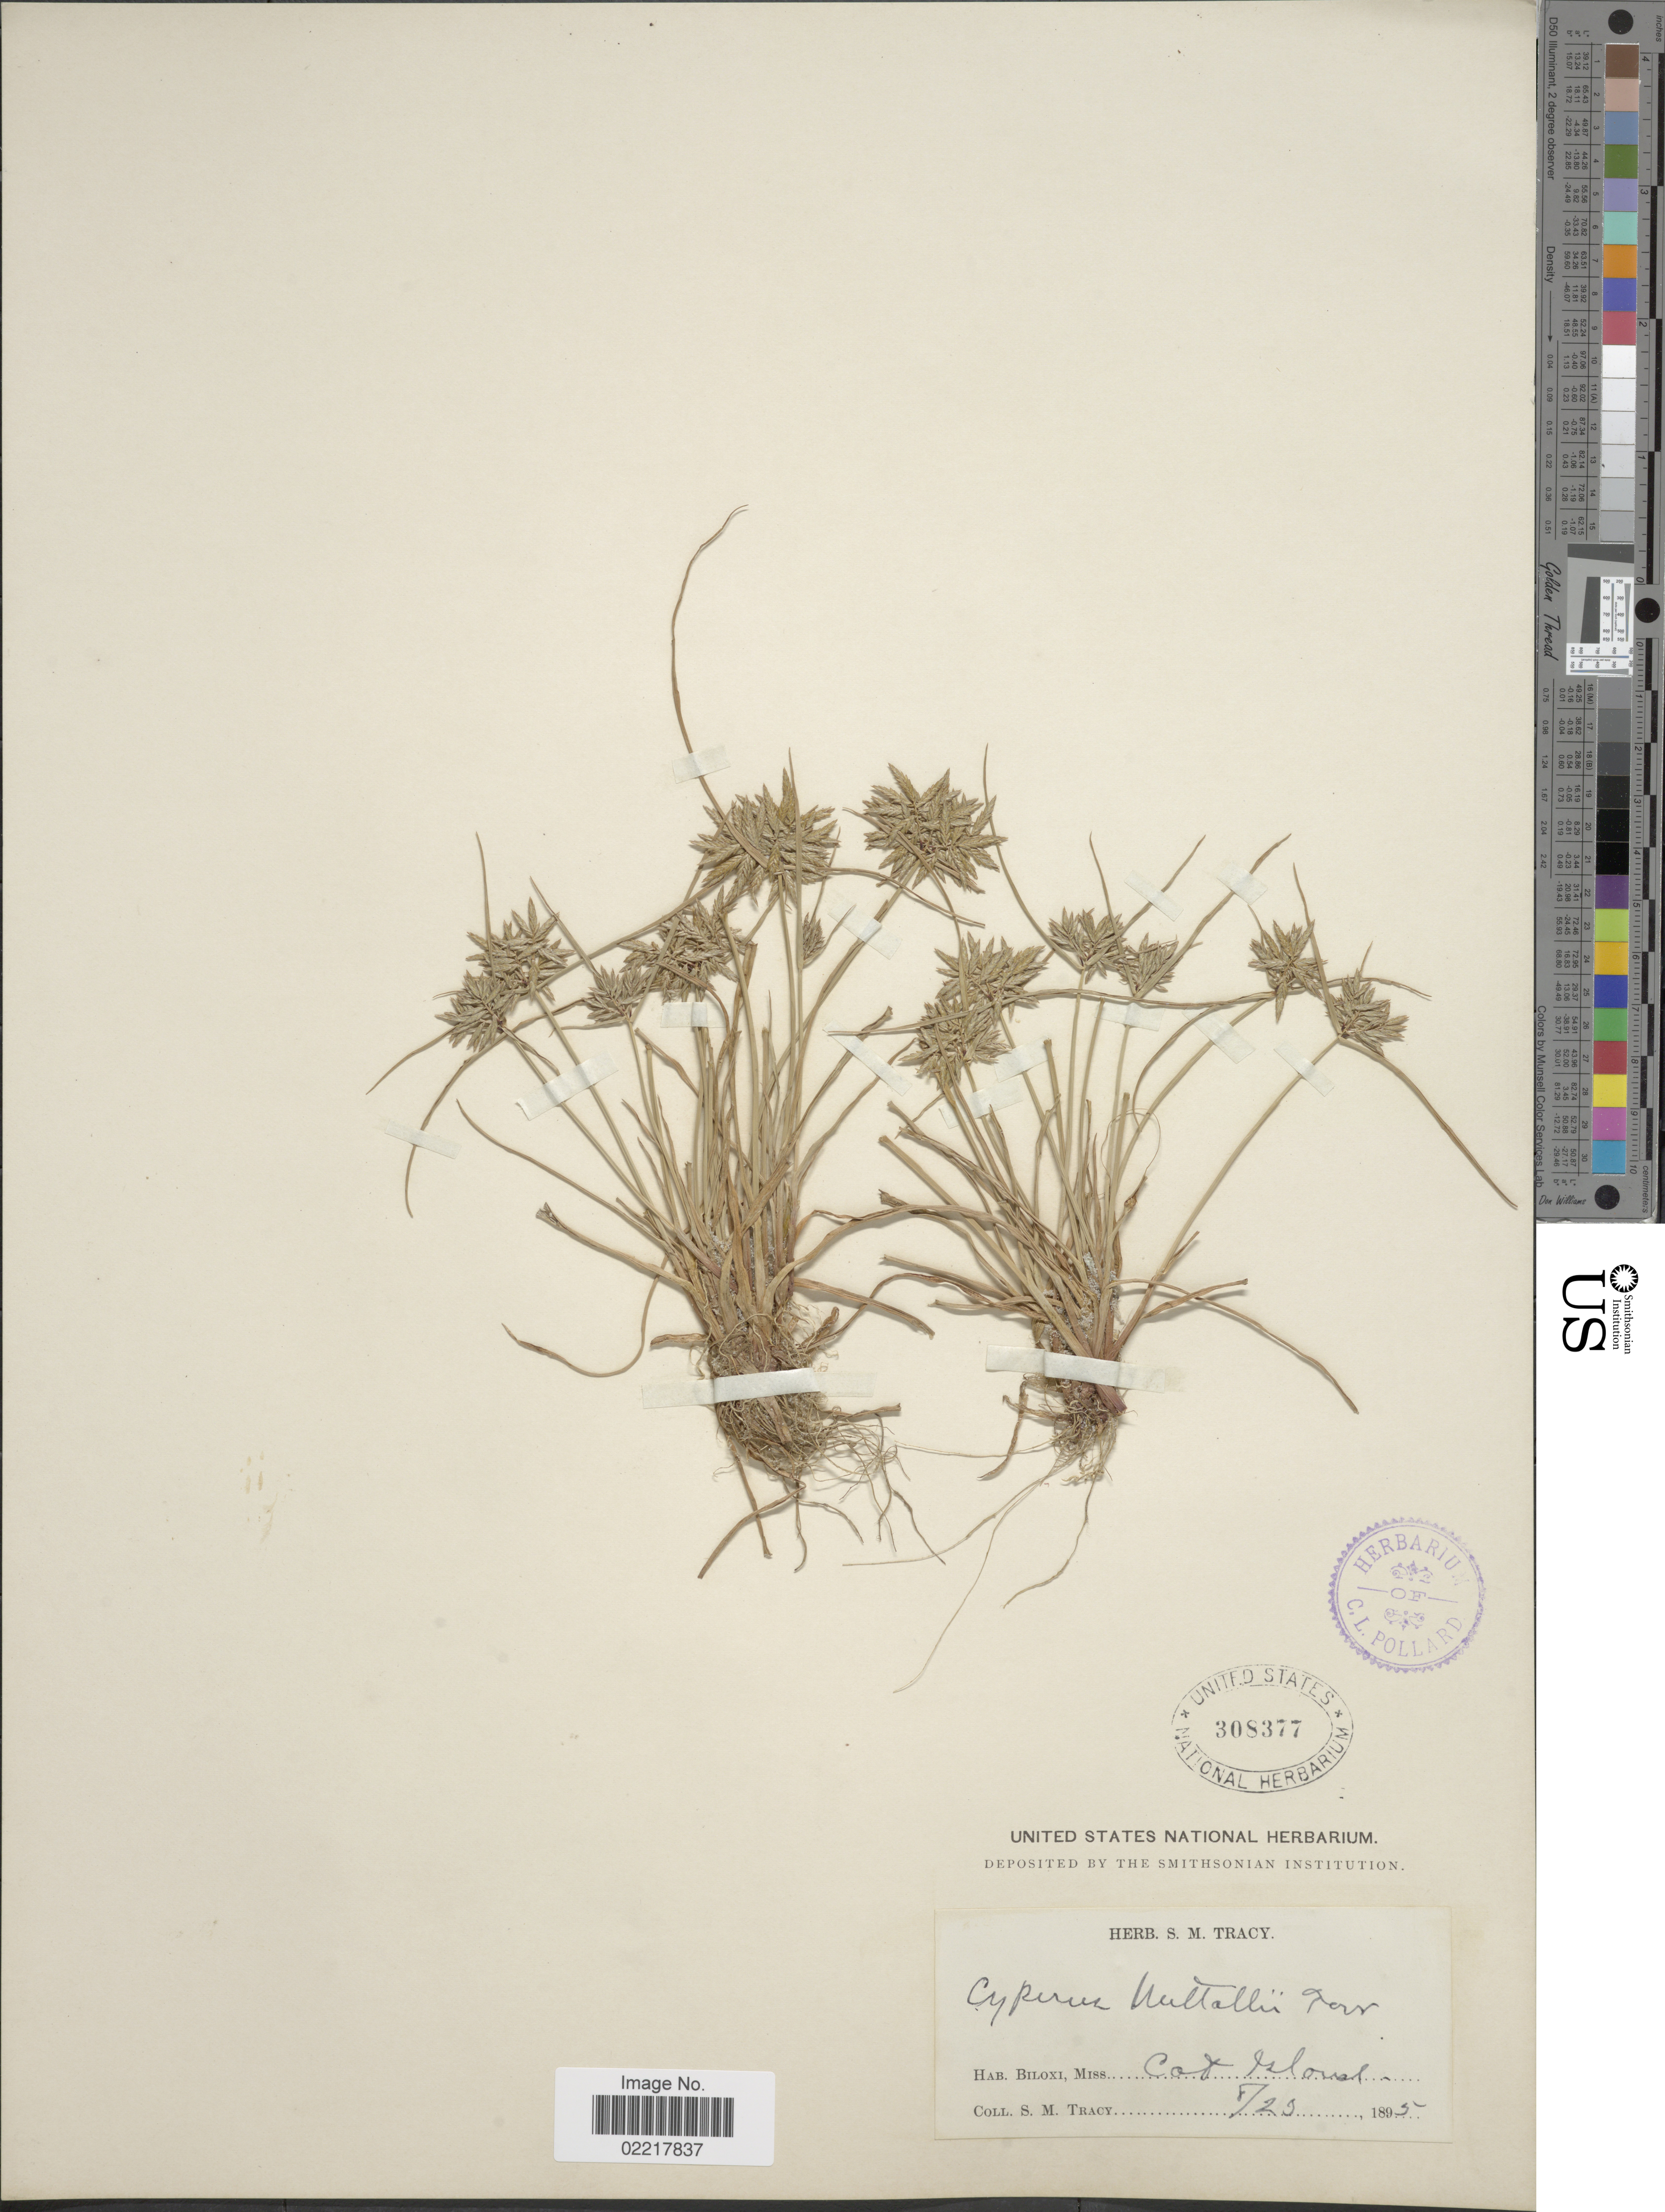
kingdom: Plantae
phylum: Tracheophyta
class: Liliopsida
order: Poales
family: Cyperaceae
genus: Cyperus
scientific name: Cyperus polystachyos var. texensis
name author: (Torr.) Fernald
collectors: S. M. Tracy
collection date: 1895-08-23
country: United States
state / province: Mississippi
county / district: Harrison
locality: Biloxi, Cot Island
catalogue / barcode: US 308377